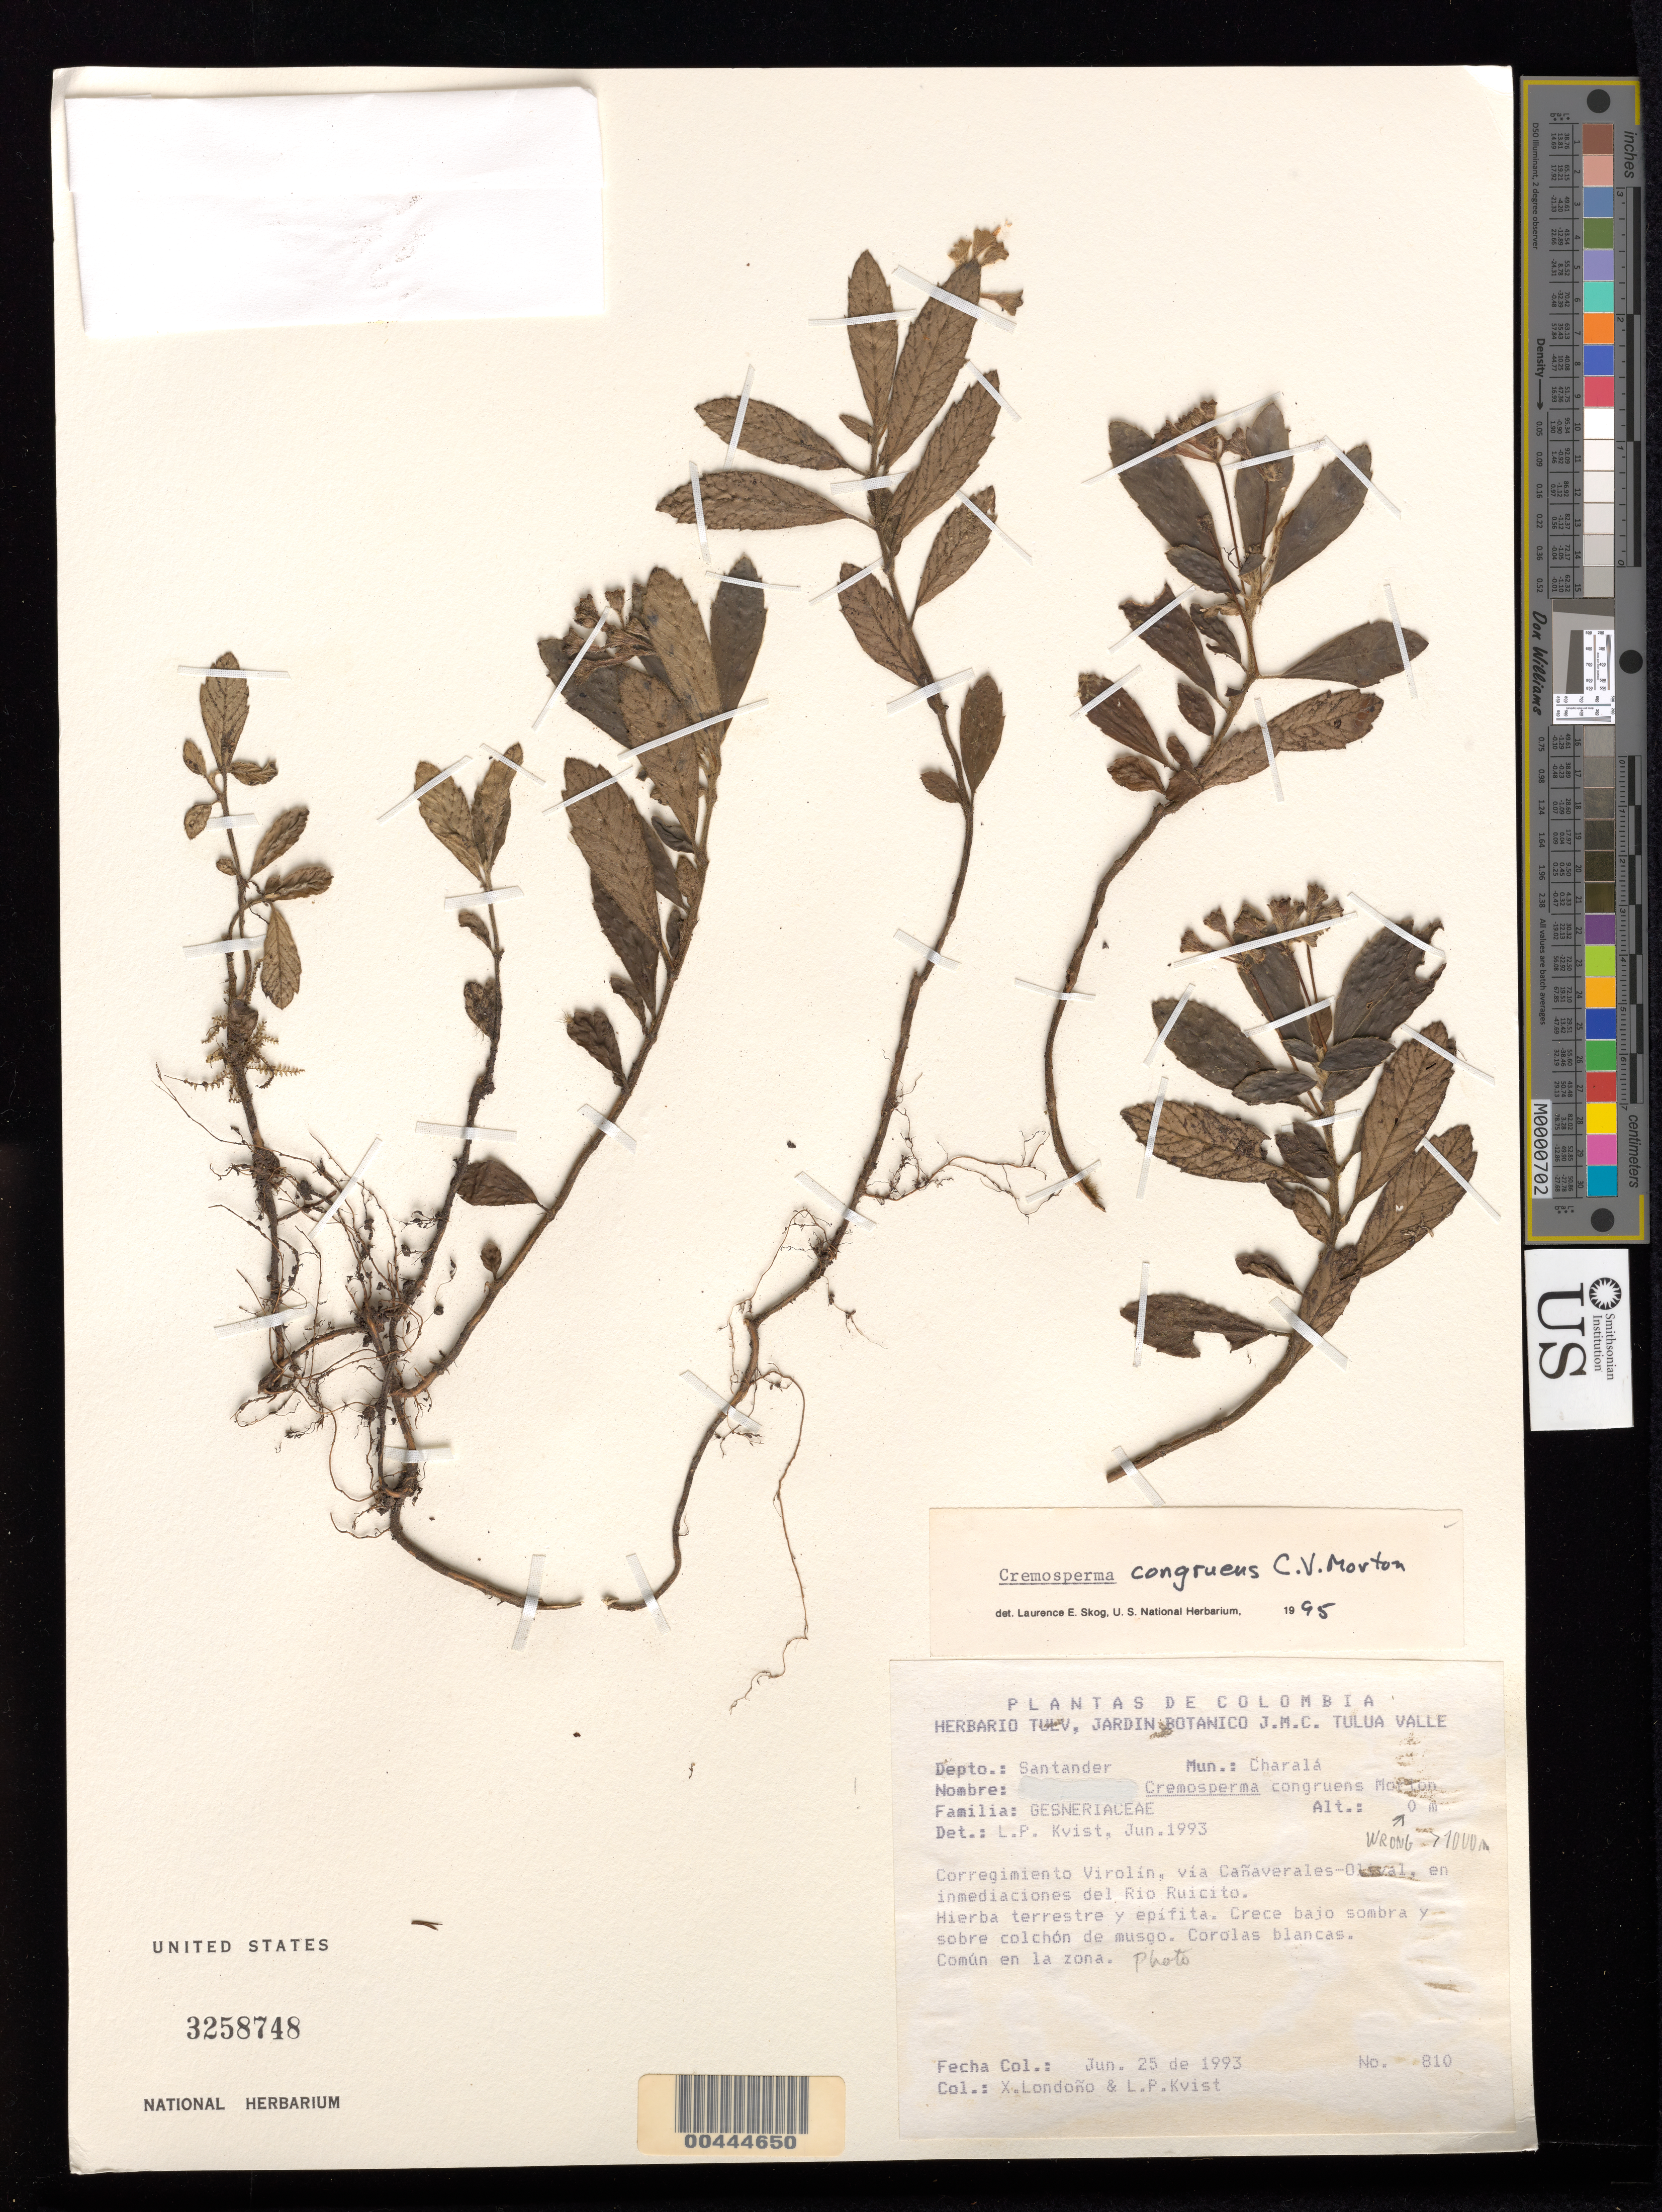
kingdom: Plantae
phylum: Tracheophyta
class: Magnoliopsida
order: Lamiales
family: Gesneriaceae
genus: Cremosperma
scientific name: Cremosperma congruens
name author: C.V. Morton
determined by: Skog, Laurence E.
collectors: X. Londoño & L. P. Kvist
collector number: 810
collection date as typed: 25 Jun 1993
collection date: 1993-06-25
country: Colombia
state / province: Santander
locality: Charala, corregimiento Virolin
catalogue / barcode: US 3258748